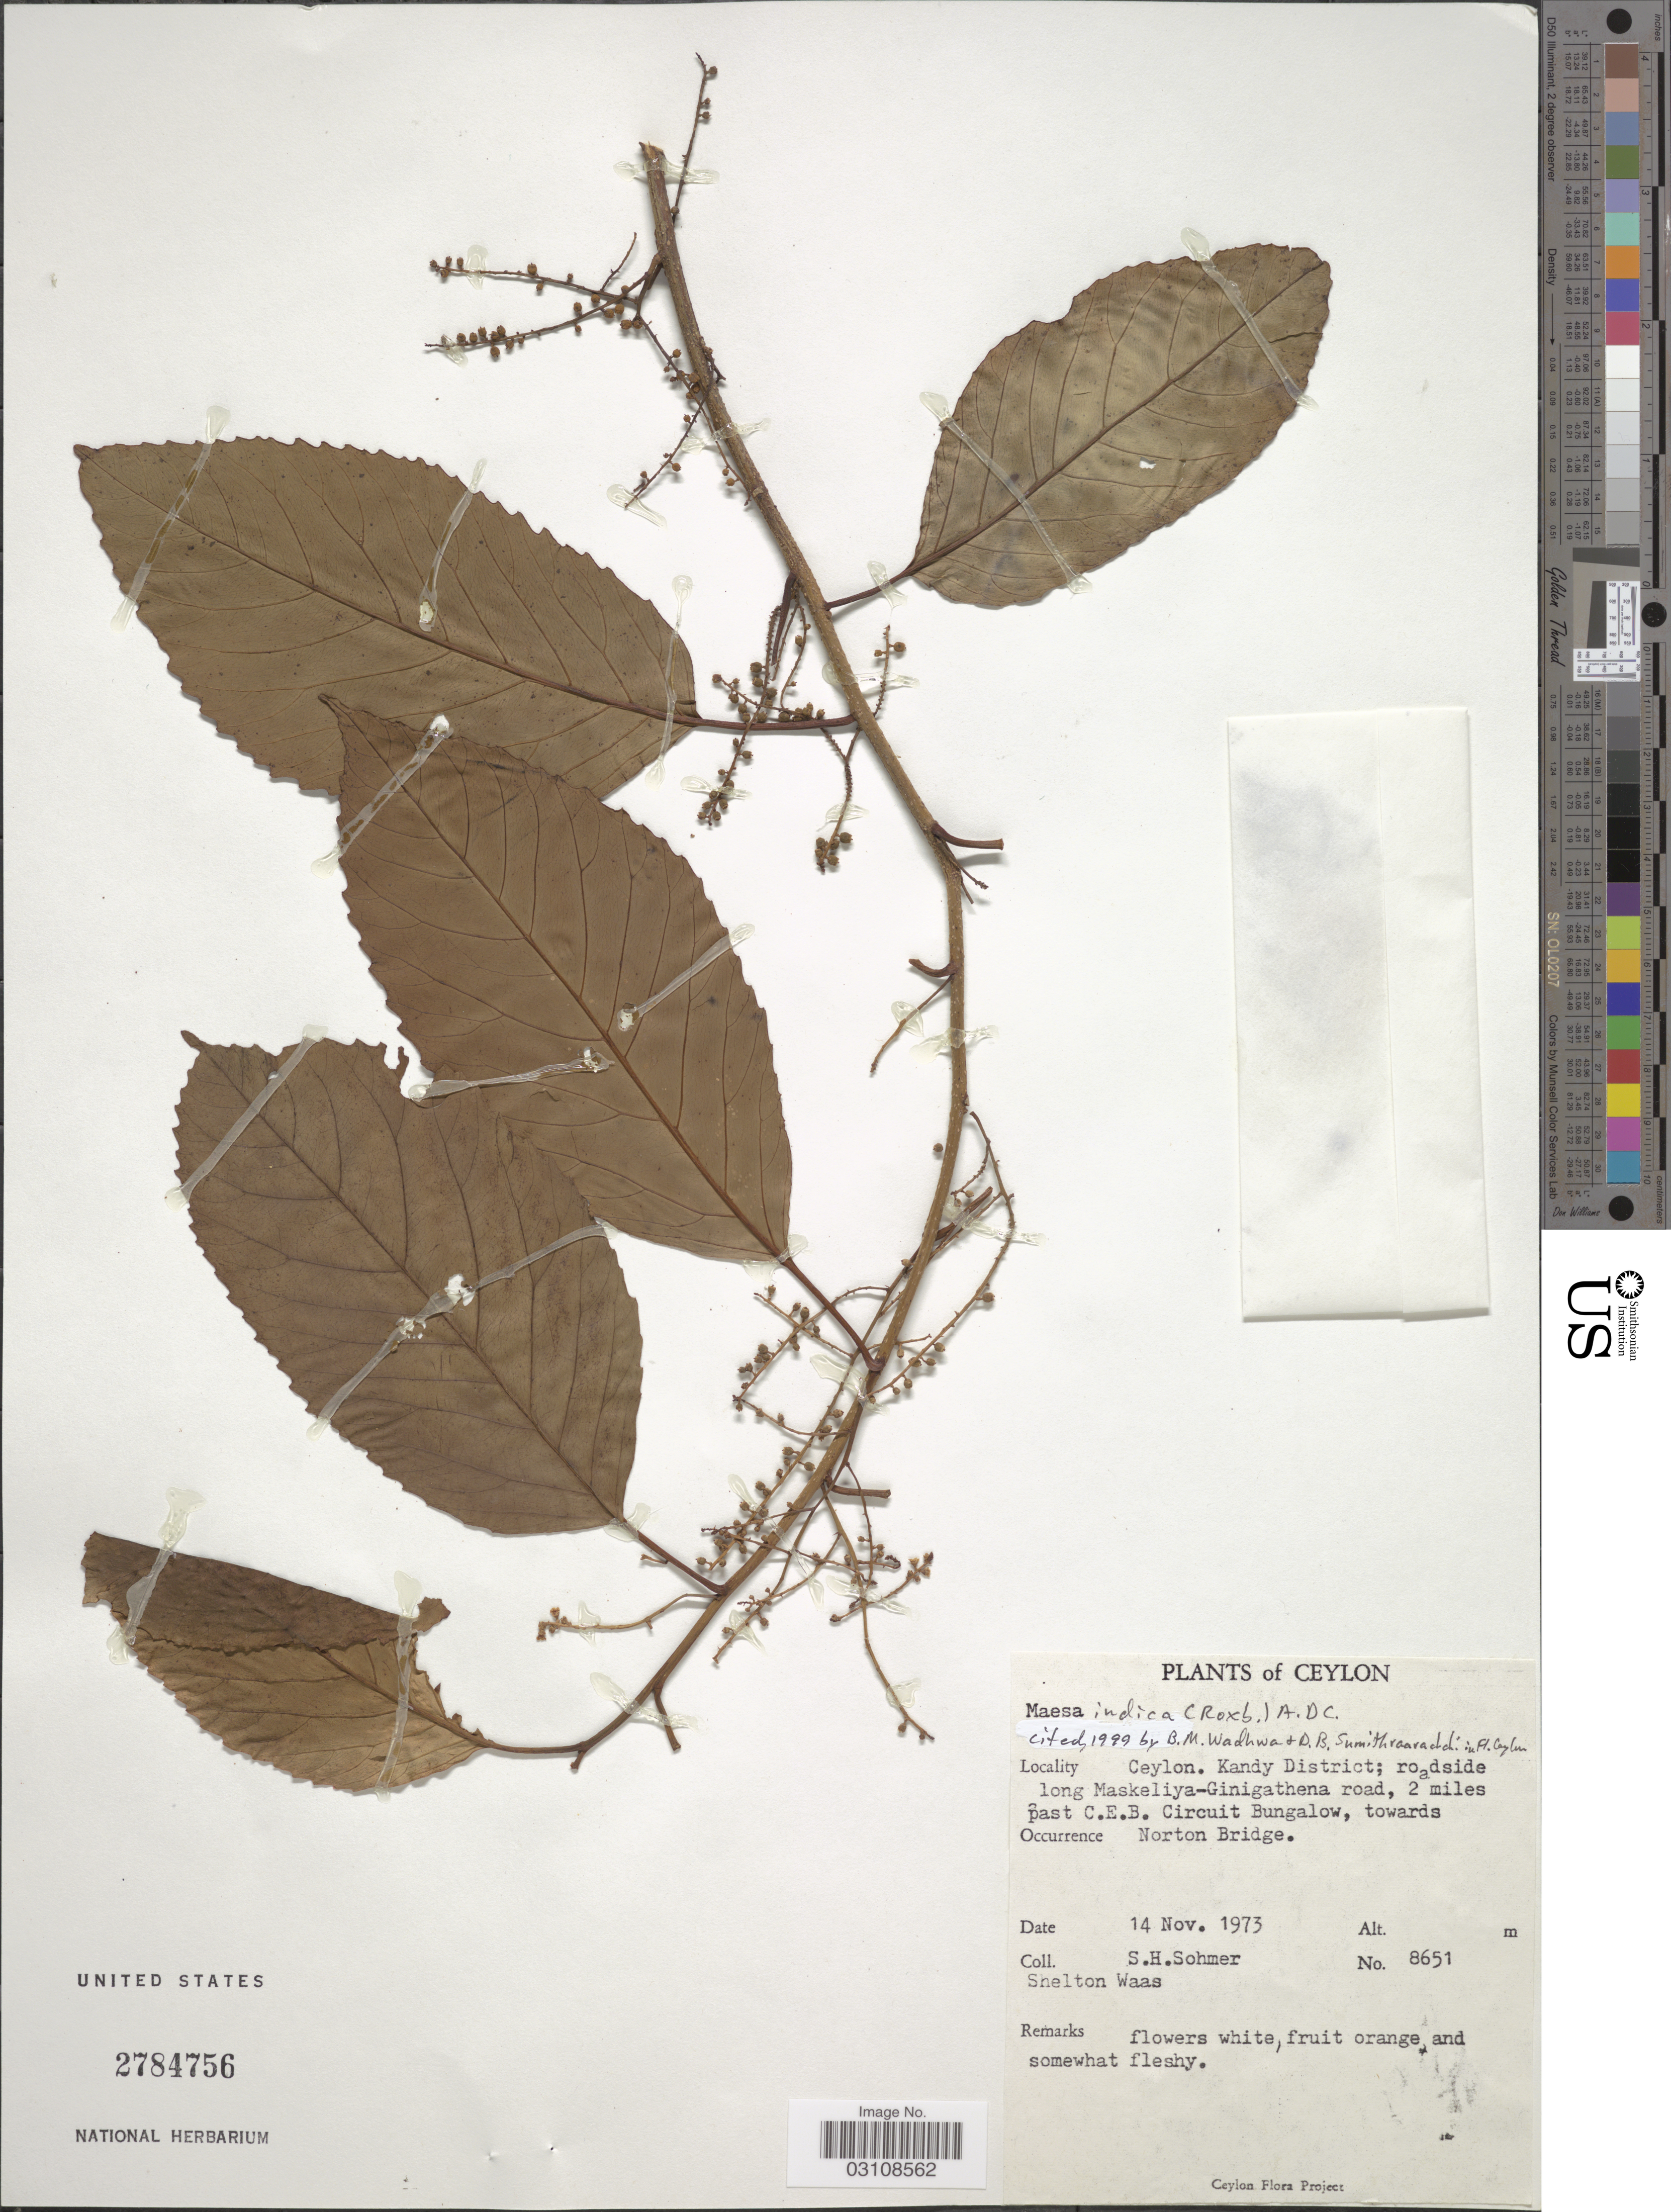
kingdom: Plantae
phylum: Tracheophyta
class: Magnoliopsida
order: Ericales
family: Primulaceae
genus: Maesa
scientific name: Maesa indica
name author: (Roxb.) A. DC.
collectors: S. H. Sohmer & S. Waas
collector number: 8651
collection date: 1973-11-14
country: Sri Lanka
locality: Ceylon. Kandy District; roadside long Maskeliya-Ginigathena road, 2 miles past C.E.B. Circuit Bungalow, towards Norton Bridge.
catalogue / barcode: US 2784756